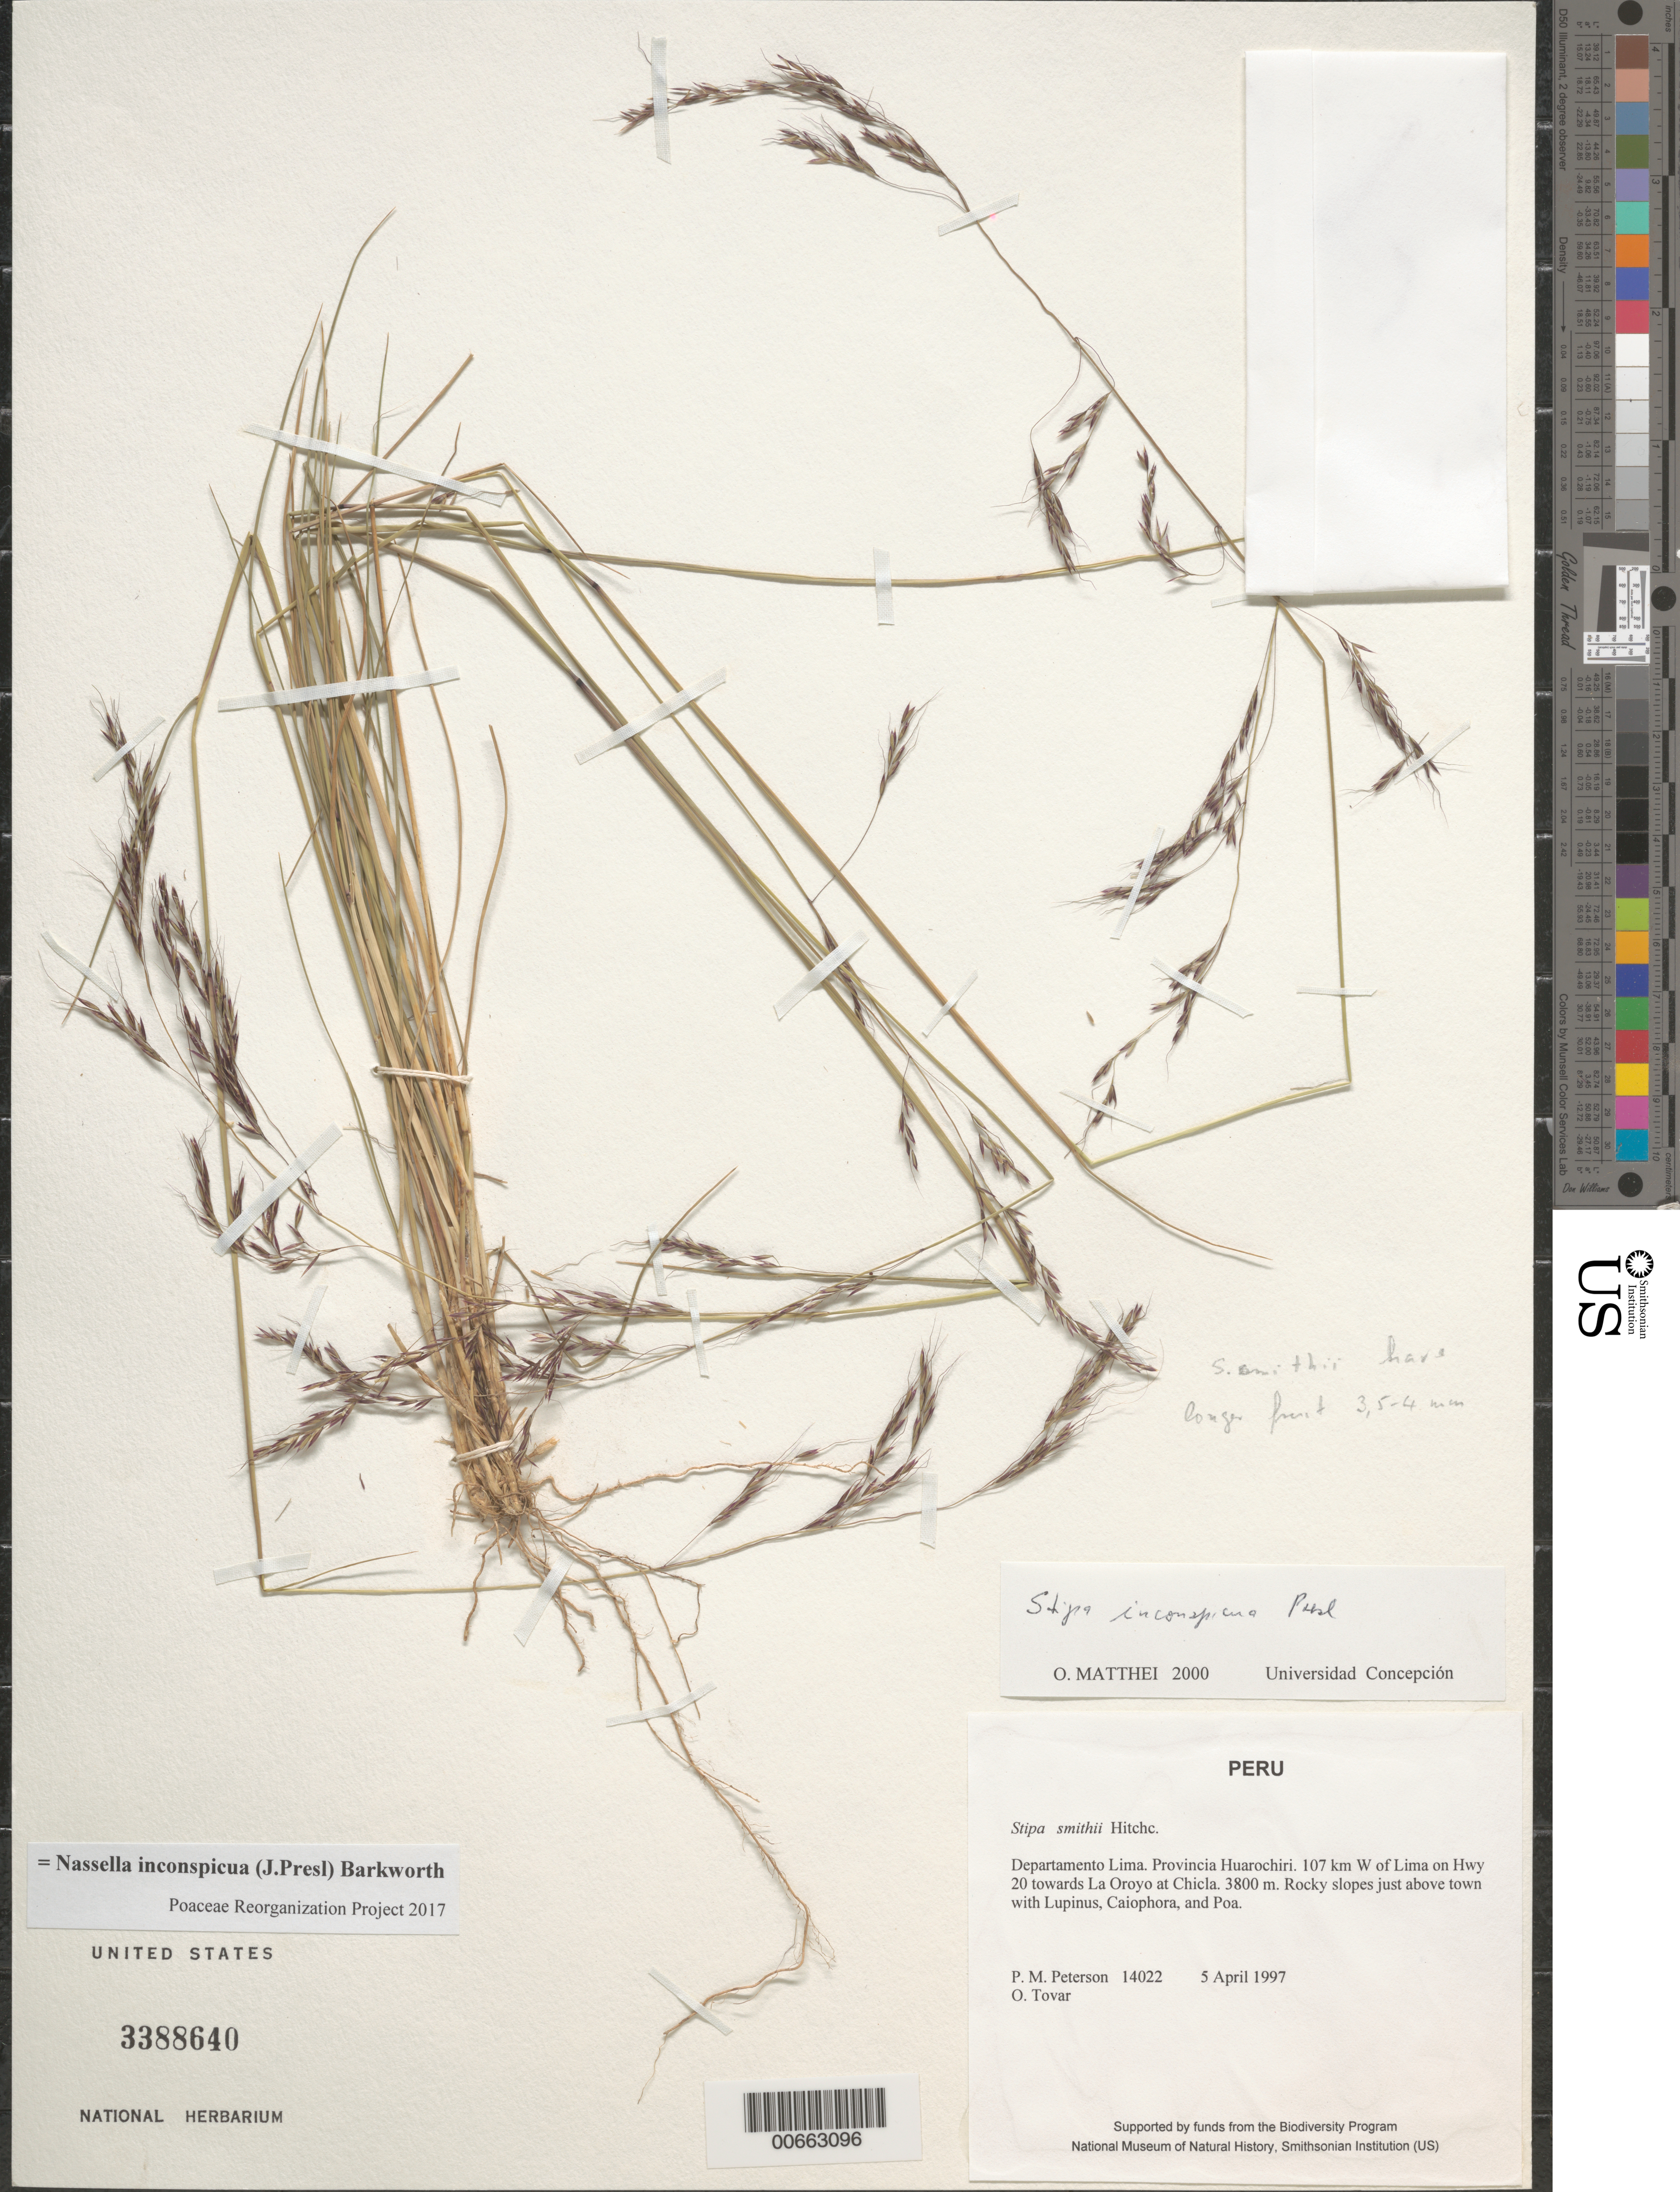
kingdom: Plantae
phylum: Tracheophyta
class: Liliopsida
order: Poales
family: Poaceae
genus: Nassella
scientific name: Nassella inconspicua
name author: (J. Presl) Barkworth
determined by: Poaceae Reorganization Project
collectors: P. M. Peterson & Ó. Tovar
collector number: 14022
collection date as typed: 05 Apr 1997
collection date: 1997-04-05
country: Peru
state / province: Lima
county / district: Huarochirí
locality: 107 km W of Lima on Hwy 20 towards La Oroyo at Chicla.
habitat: Rocky slopes just above town with Lupinus, Caiophora, and Poa.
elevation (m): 3800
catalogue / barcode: US 3388640